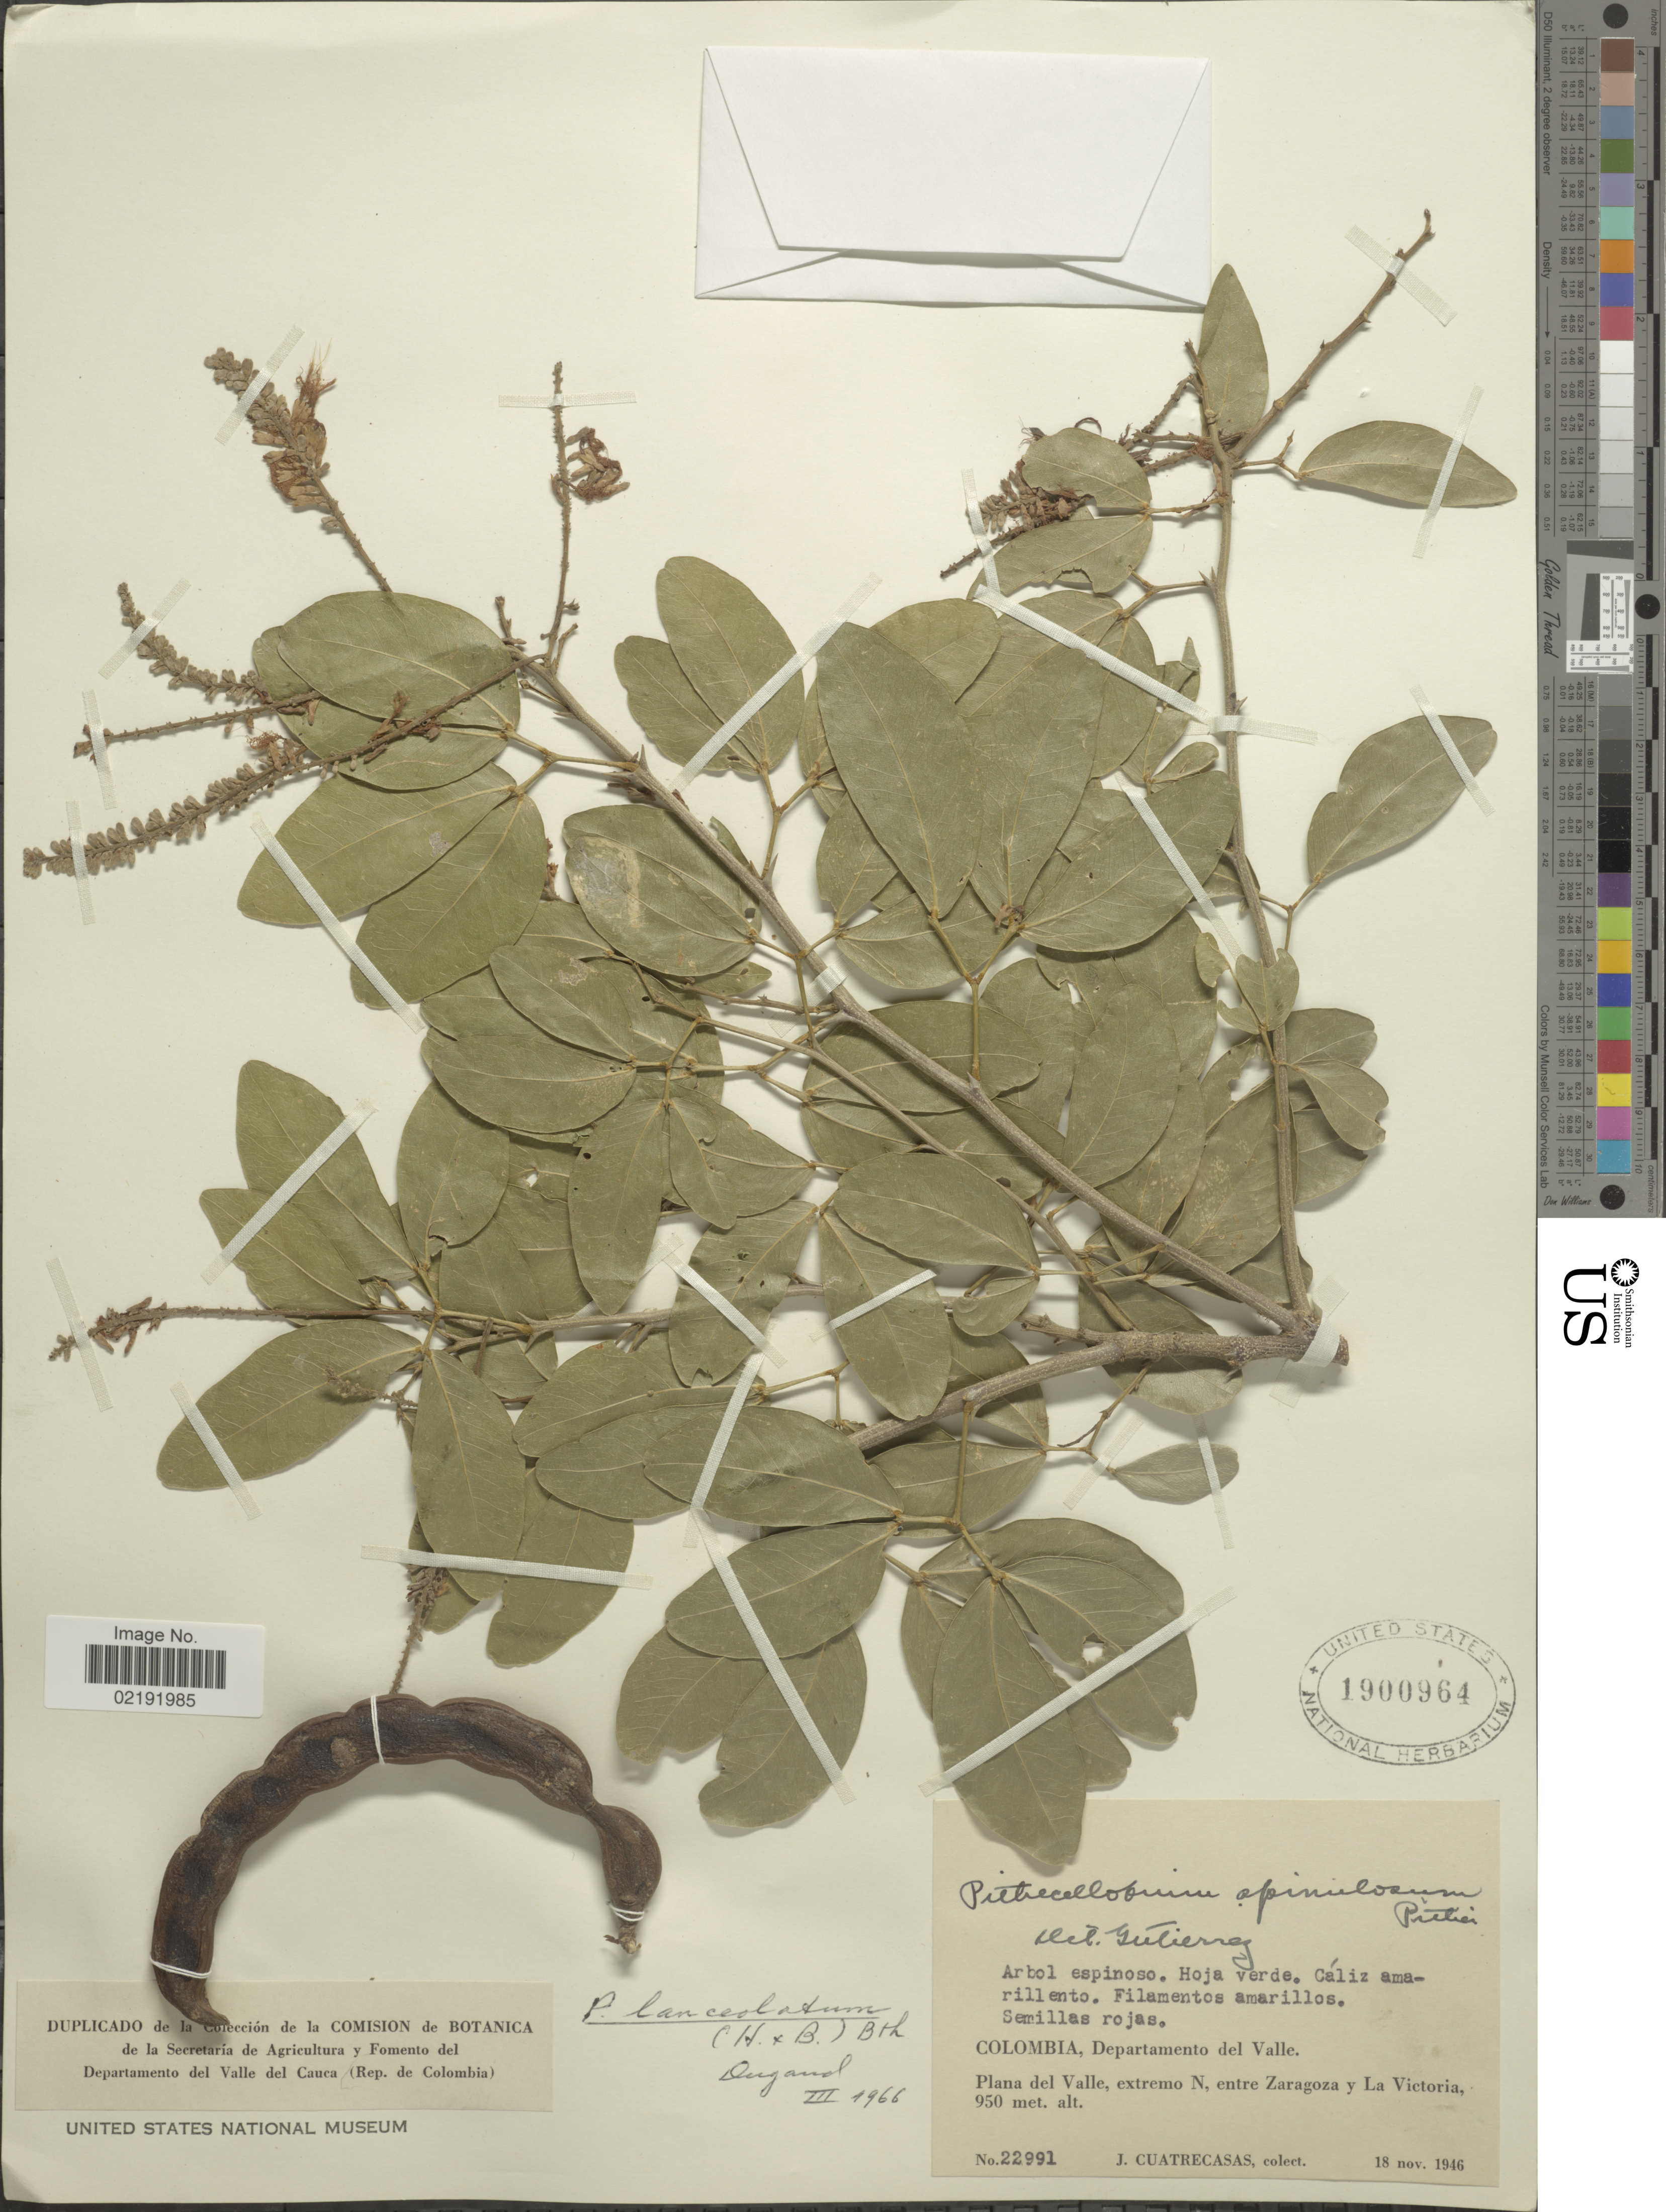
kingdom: Plantae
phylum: Tracheophyta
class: Magnoliopsida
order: Fabales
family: Fabaceae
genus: Pithecellobium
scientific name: Pithecellobium lanceolatum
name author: (Humb. & Bonpl. ex Willd.) Benth.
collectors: J. Cuatrecasas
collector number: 22991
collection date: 1946-11-18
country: Colombia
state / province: Valle del Cauca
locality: Colombia, Departamento del Valle. Plana del Valle, extremo N, entre Zaragoza y La Victoria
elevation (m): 950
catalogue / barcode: US 1900964